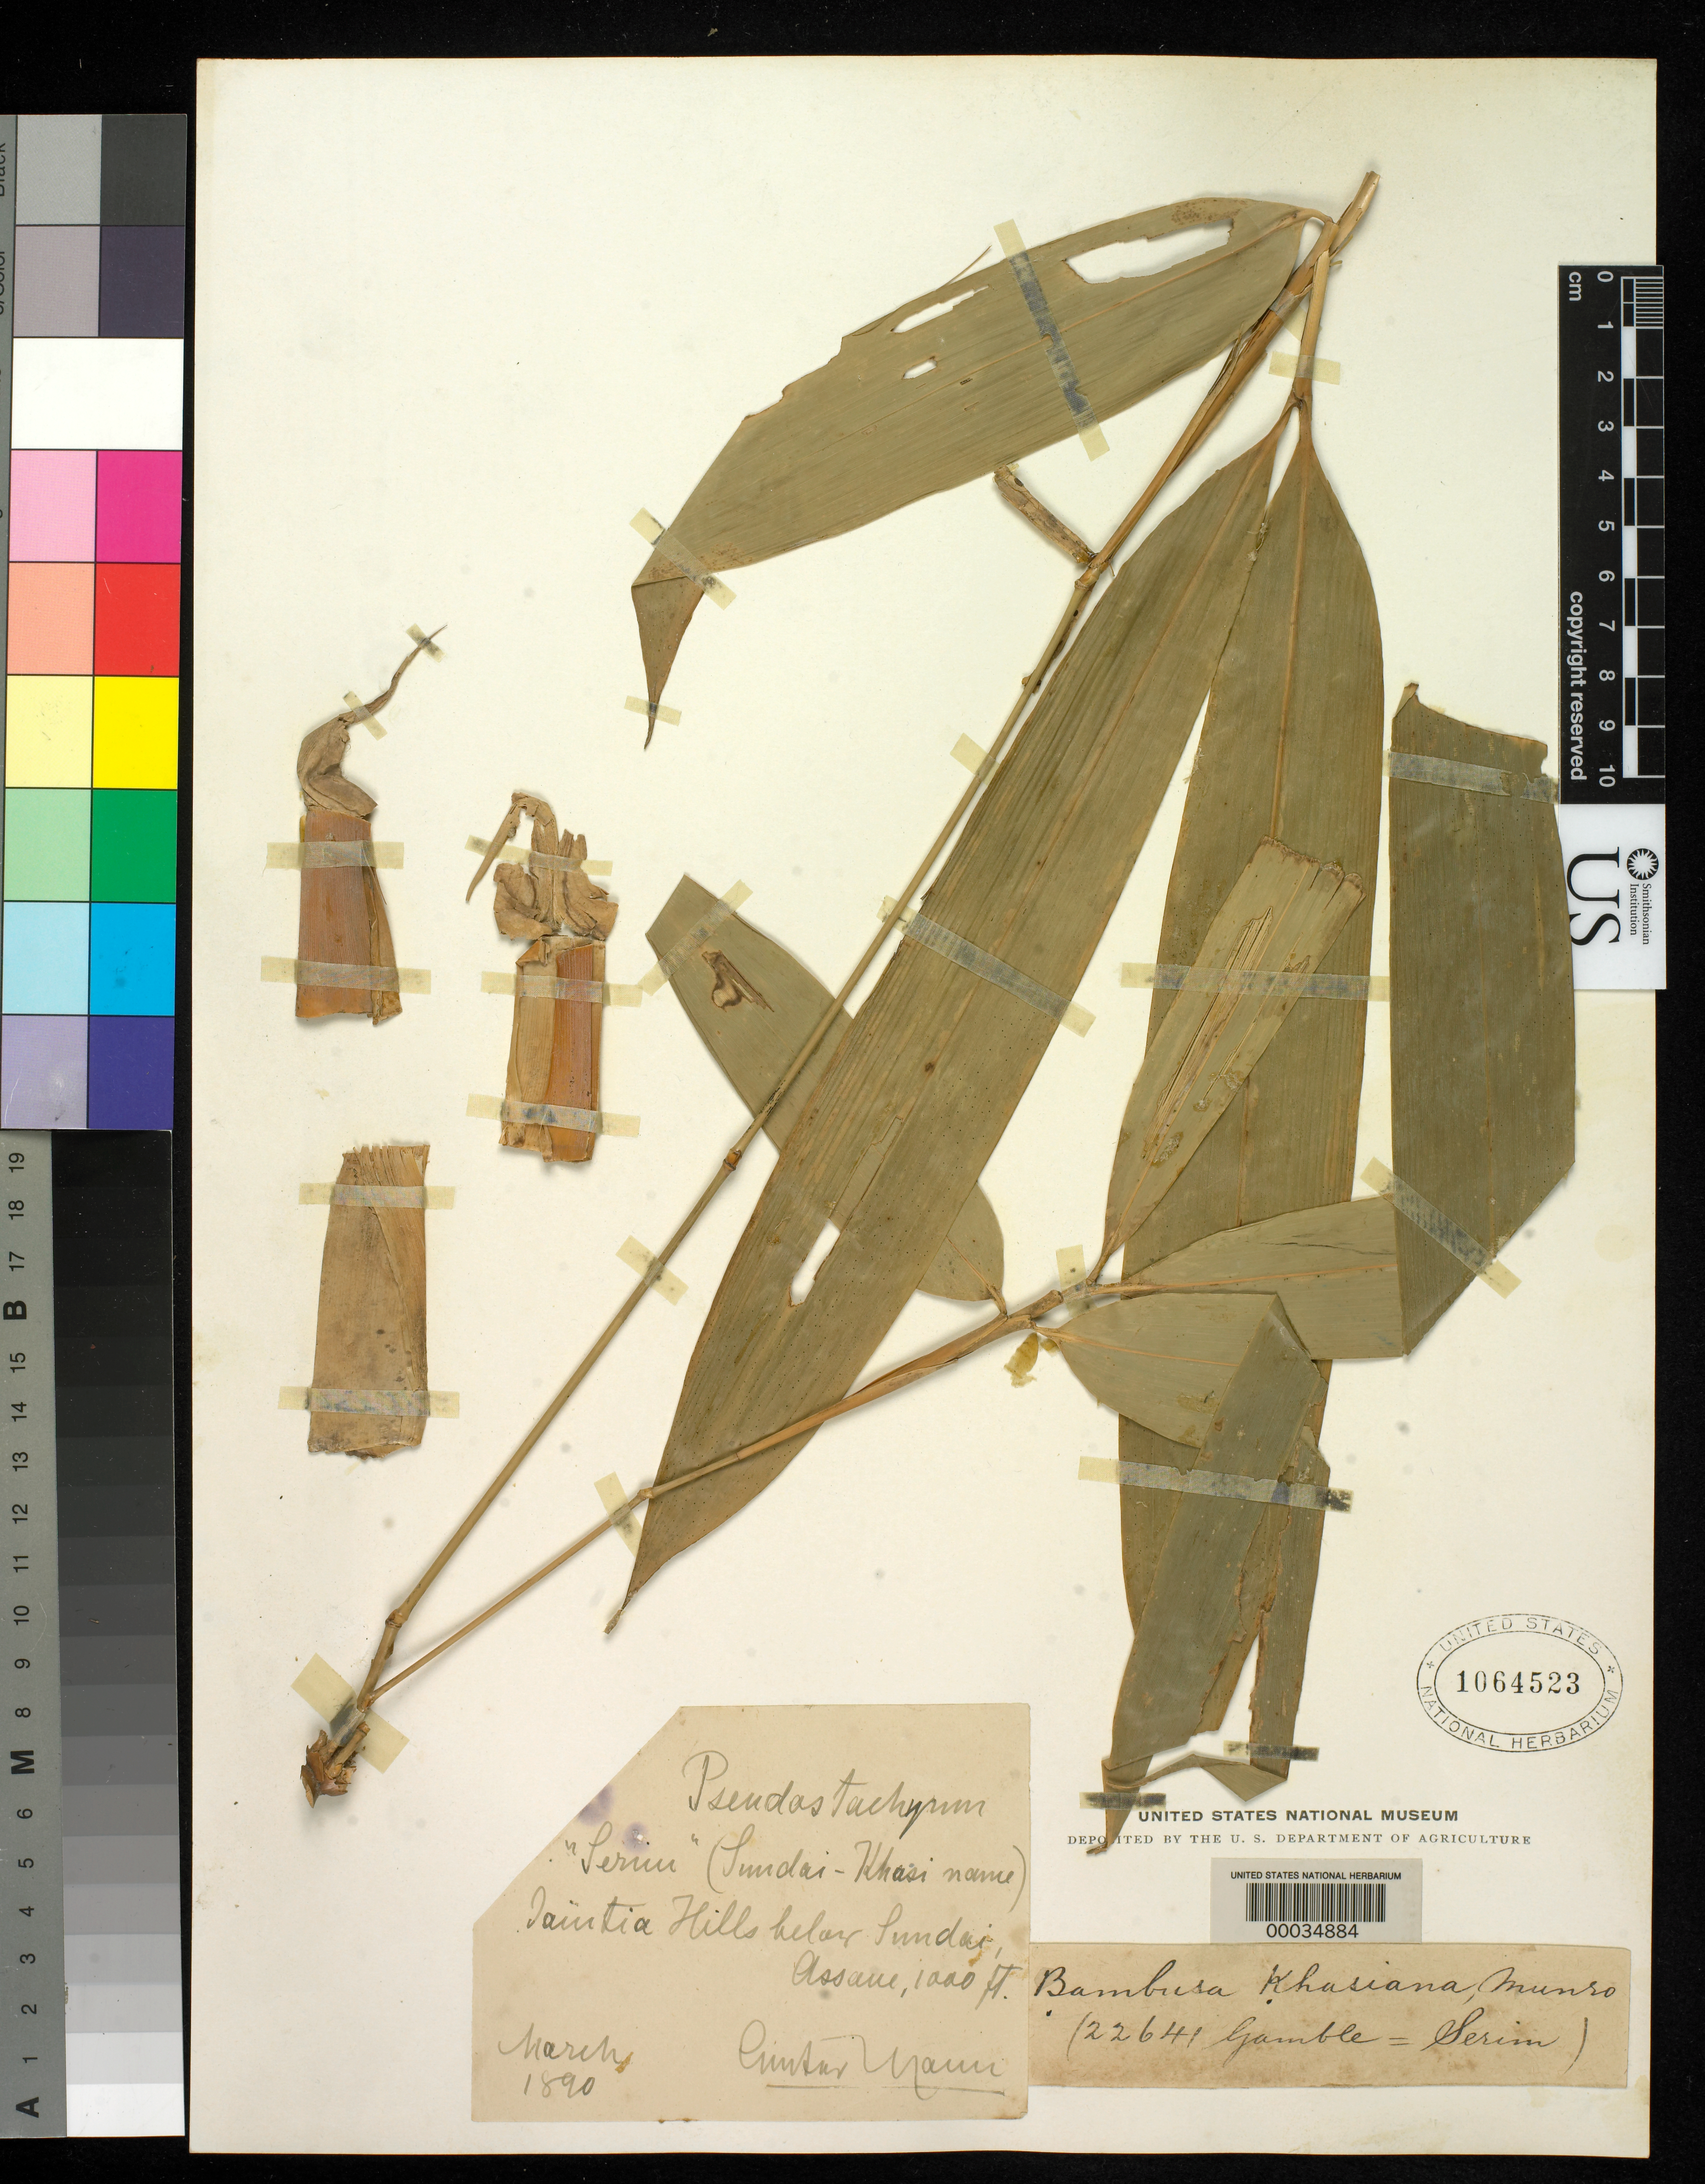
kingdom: Plantae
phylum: Tracheophyta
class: Liliopsida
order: Poales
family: Poaceae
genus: Bambusa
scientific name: Bambusa gibba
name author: McClure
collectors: G. Mann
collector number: Gamble 22641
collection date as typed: Mar 1890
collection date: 1890-03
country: India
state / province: Assam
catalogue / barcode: US 1064523